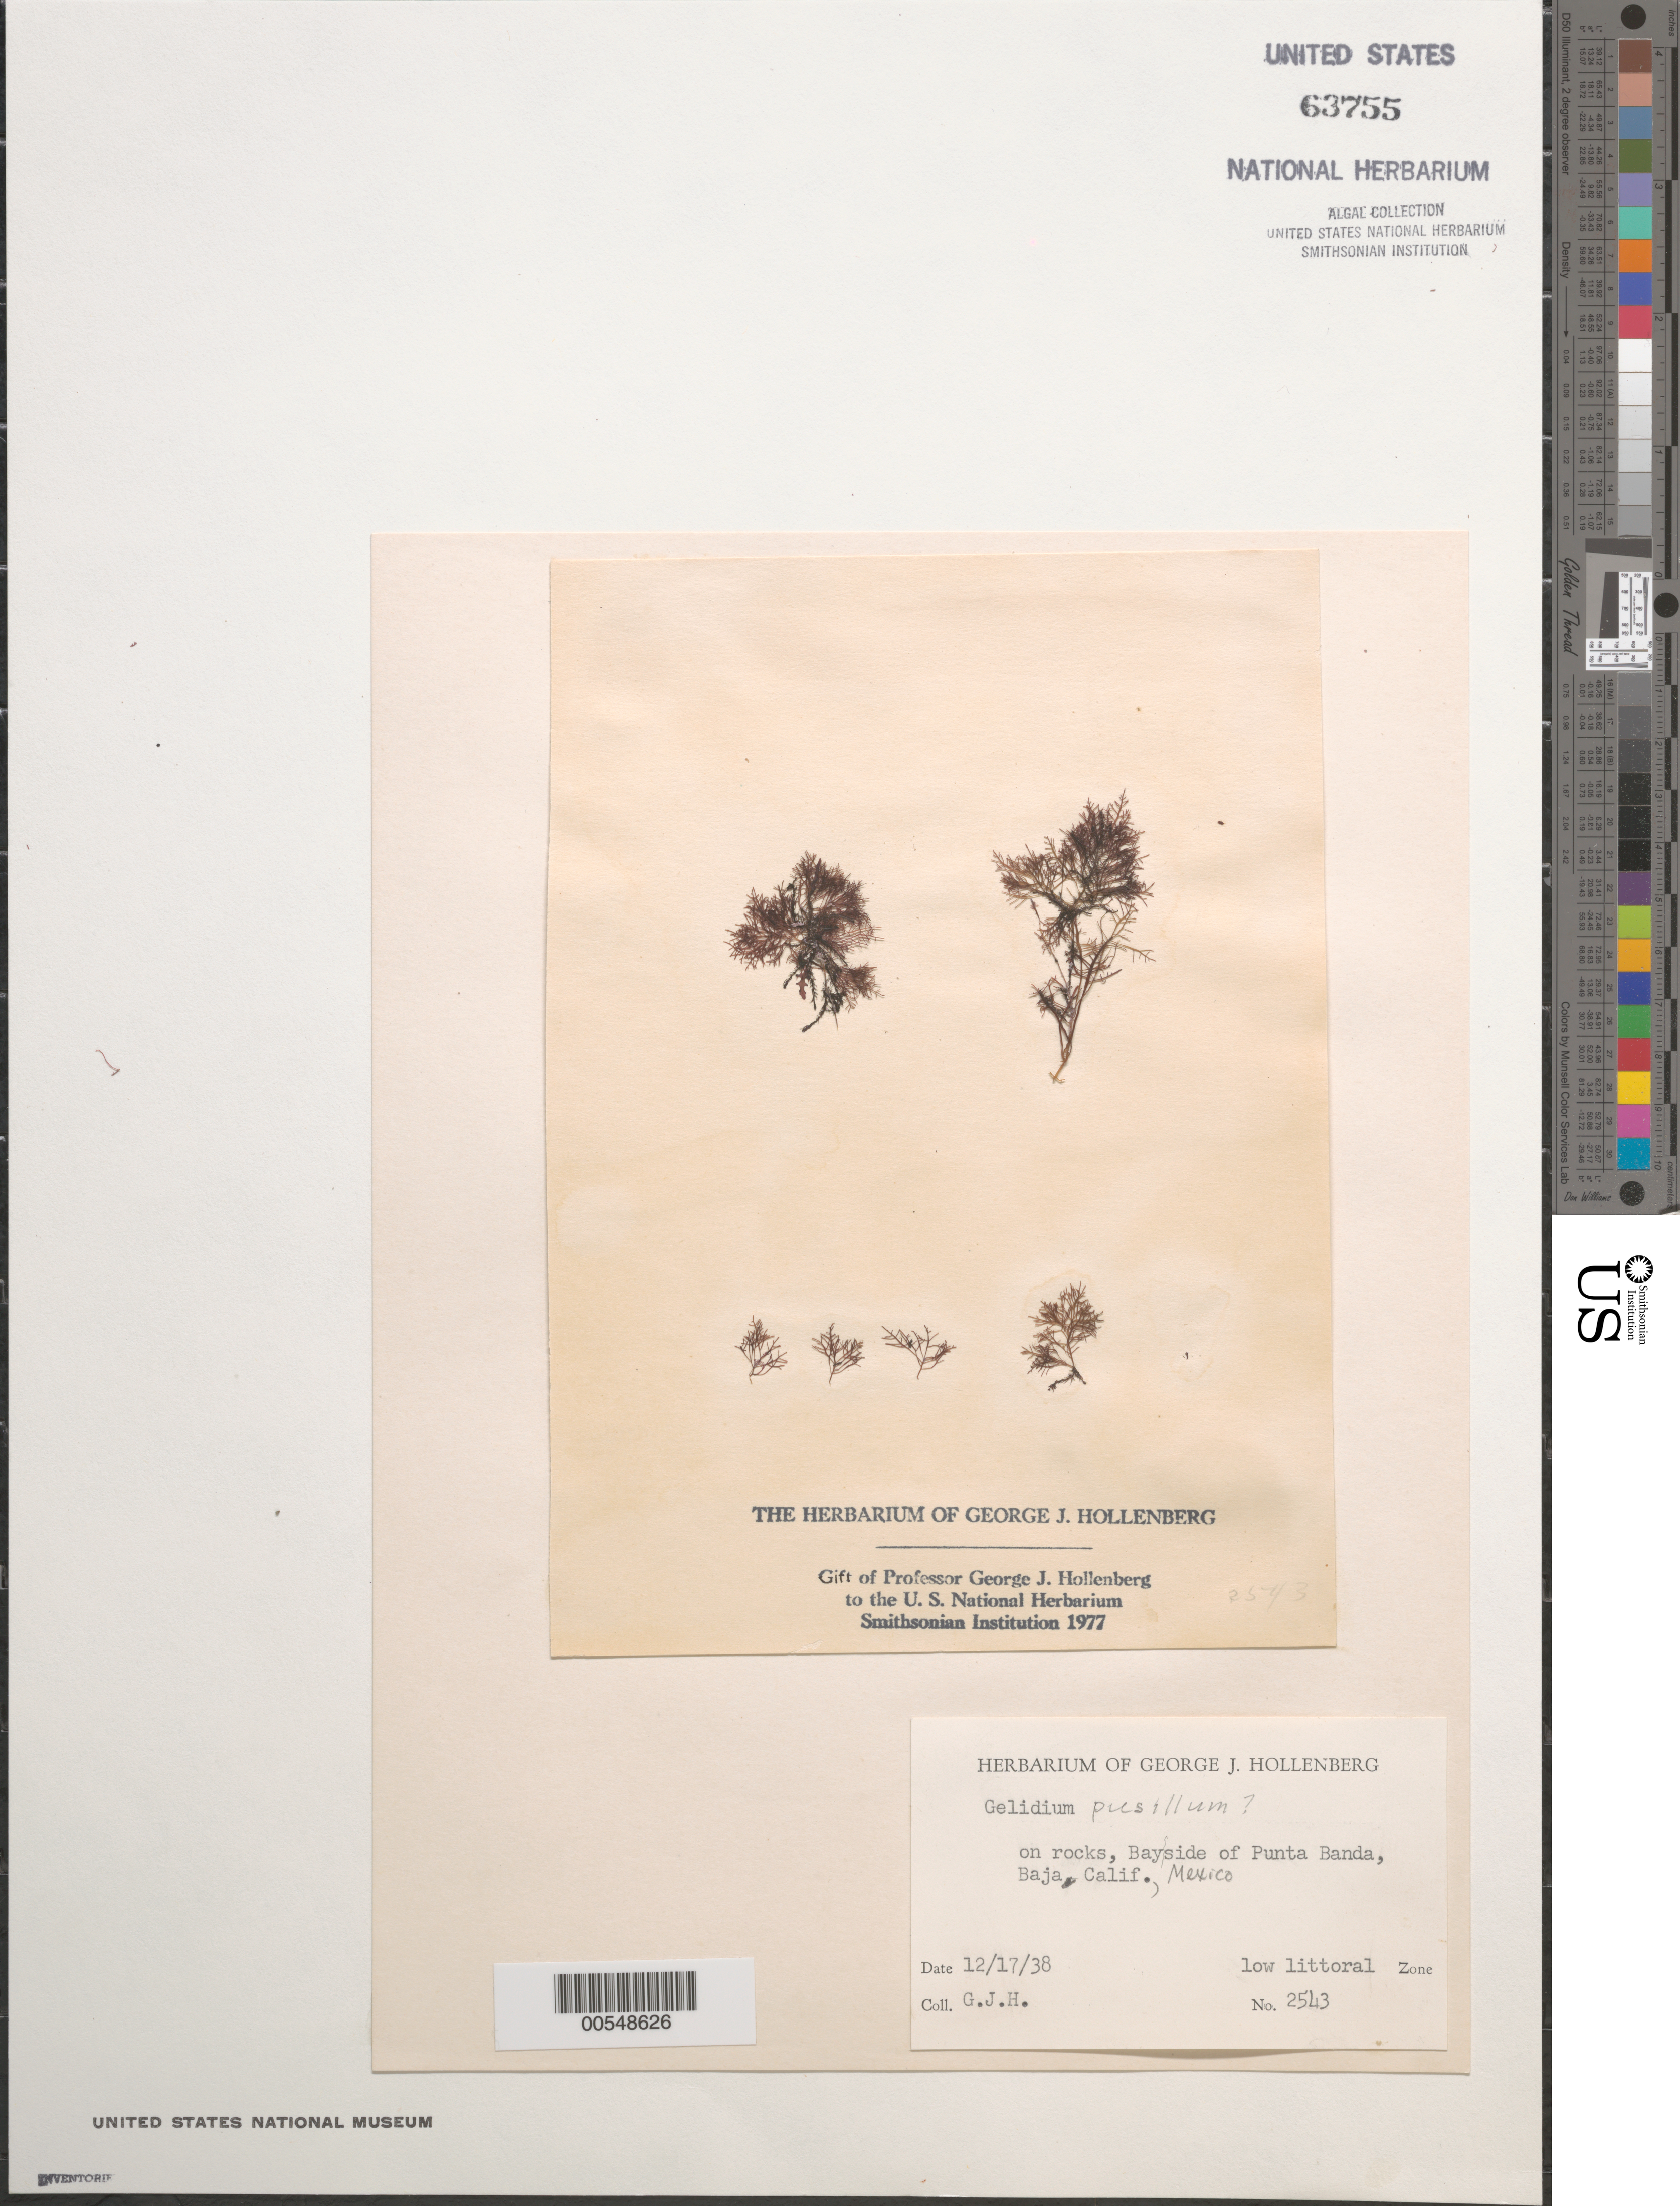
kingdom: Plantae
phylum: Rhodophyta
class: Florideophyceae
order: Gelidiales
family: Gelidiaceae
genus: Gelidium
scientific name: Gelidium pusillum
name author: (Stackh.) Le Jol.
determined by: Hollenberg, George J.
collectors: G. Hollenberg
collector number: GJH 2543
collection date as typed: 17 Dec 1938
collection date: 1938-12-17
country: Mexico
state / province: Baja California Norte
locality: Bay side of Punta Banda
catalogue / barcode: US 63755